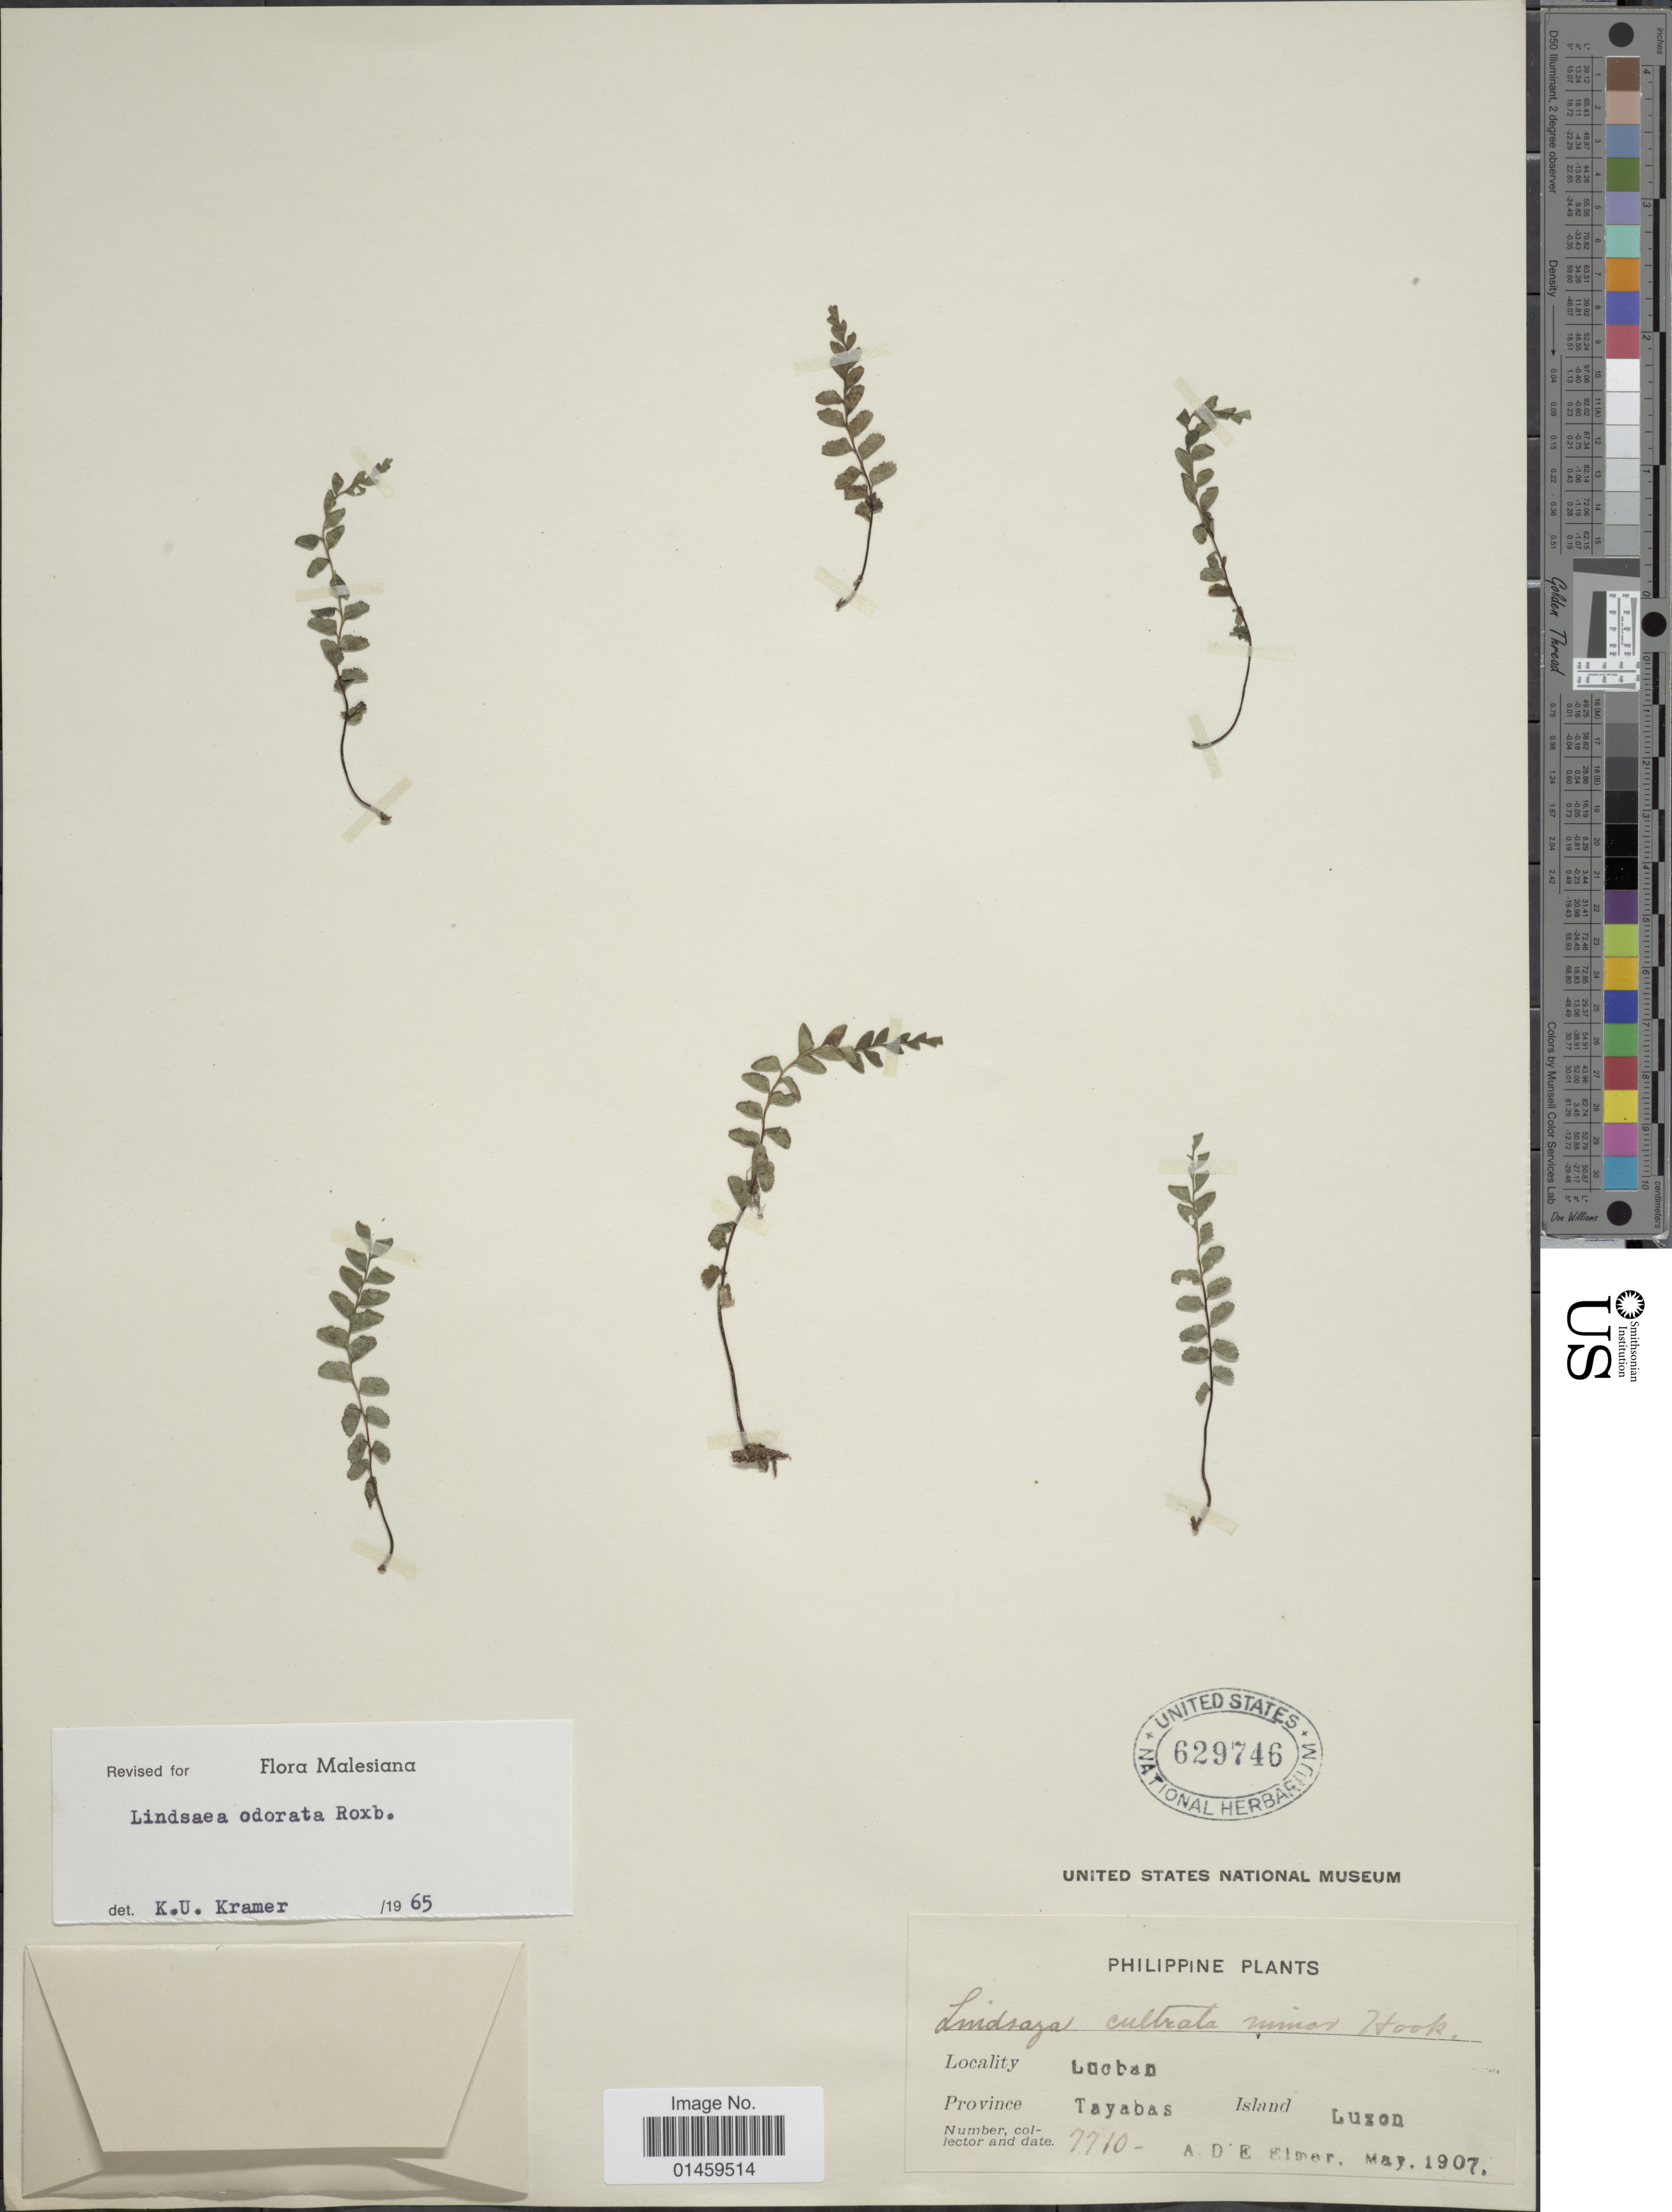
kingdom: Plantae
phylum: Tracheophyta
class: Polypodiopsida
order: Polypodiales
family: Lindsaeaceae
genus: Lindsaea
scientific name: Lindsaea odorata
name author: Roxb.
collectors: A. D. E. Elmer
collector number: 7710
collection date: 1907-05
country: Philippines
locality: Lucban. Province of Tayabas. Island Luzon.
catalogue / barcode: US 629746